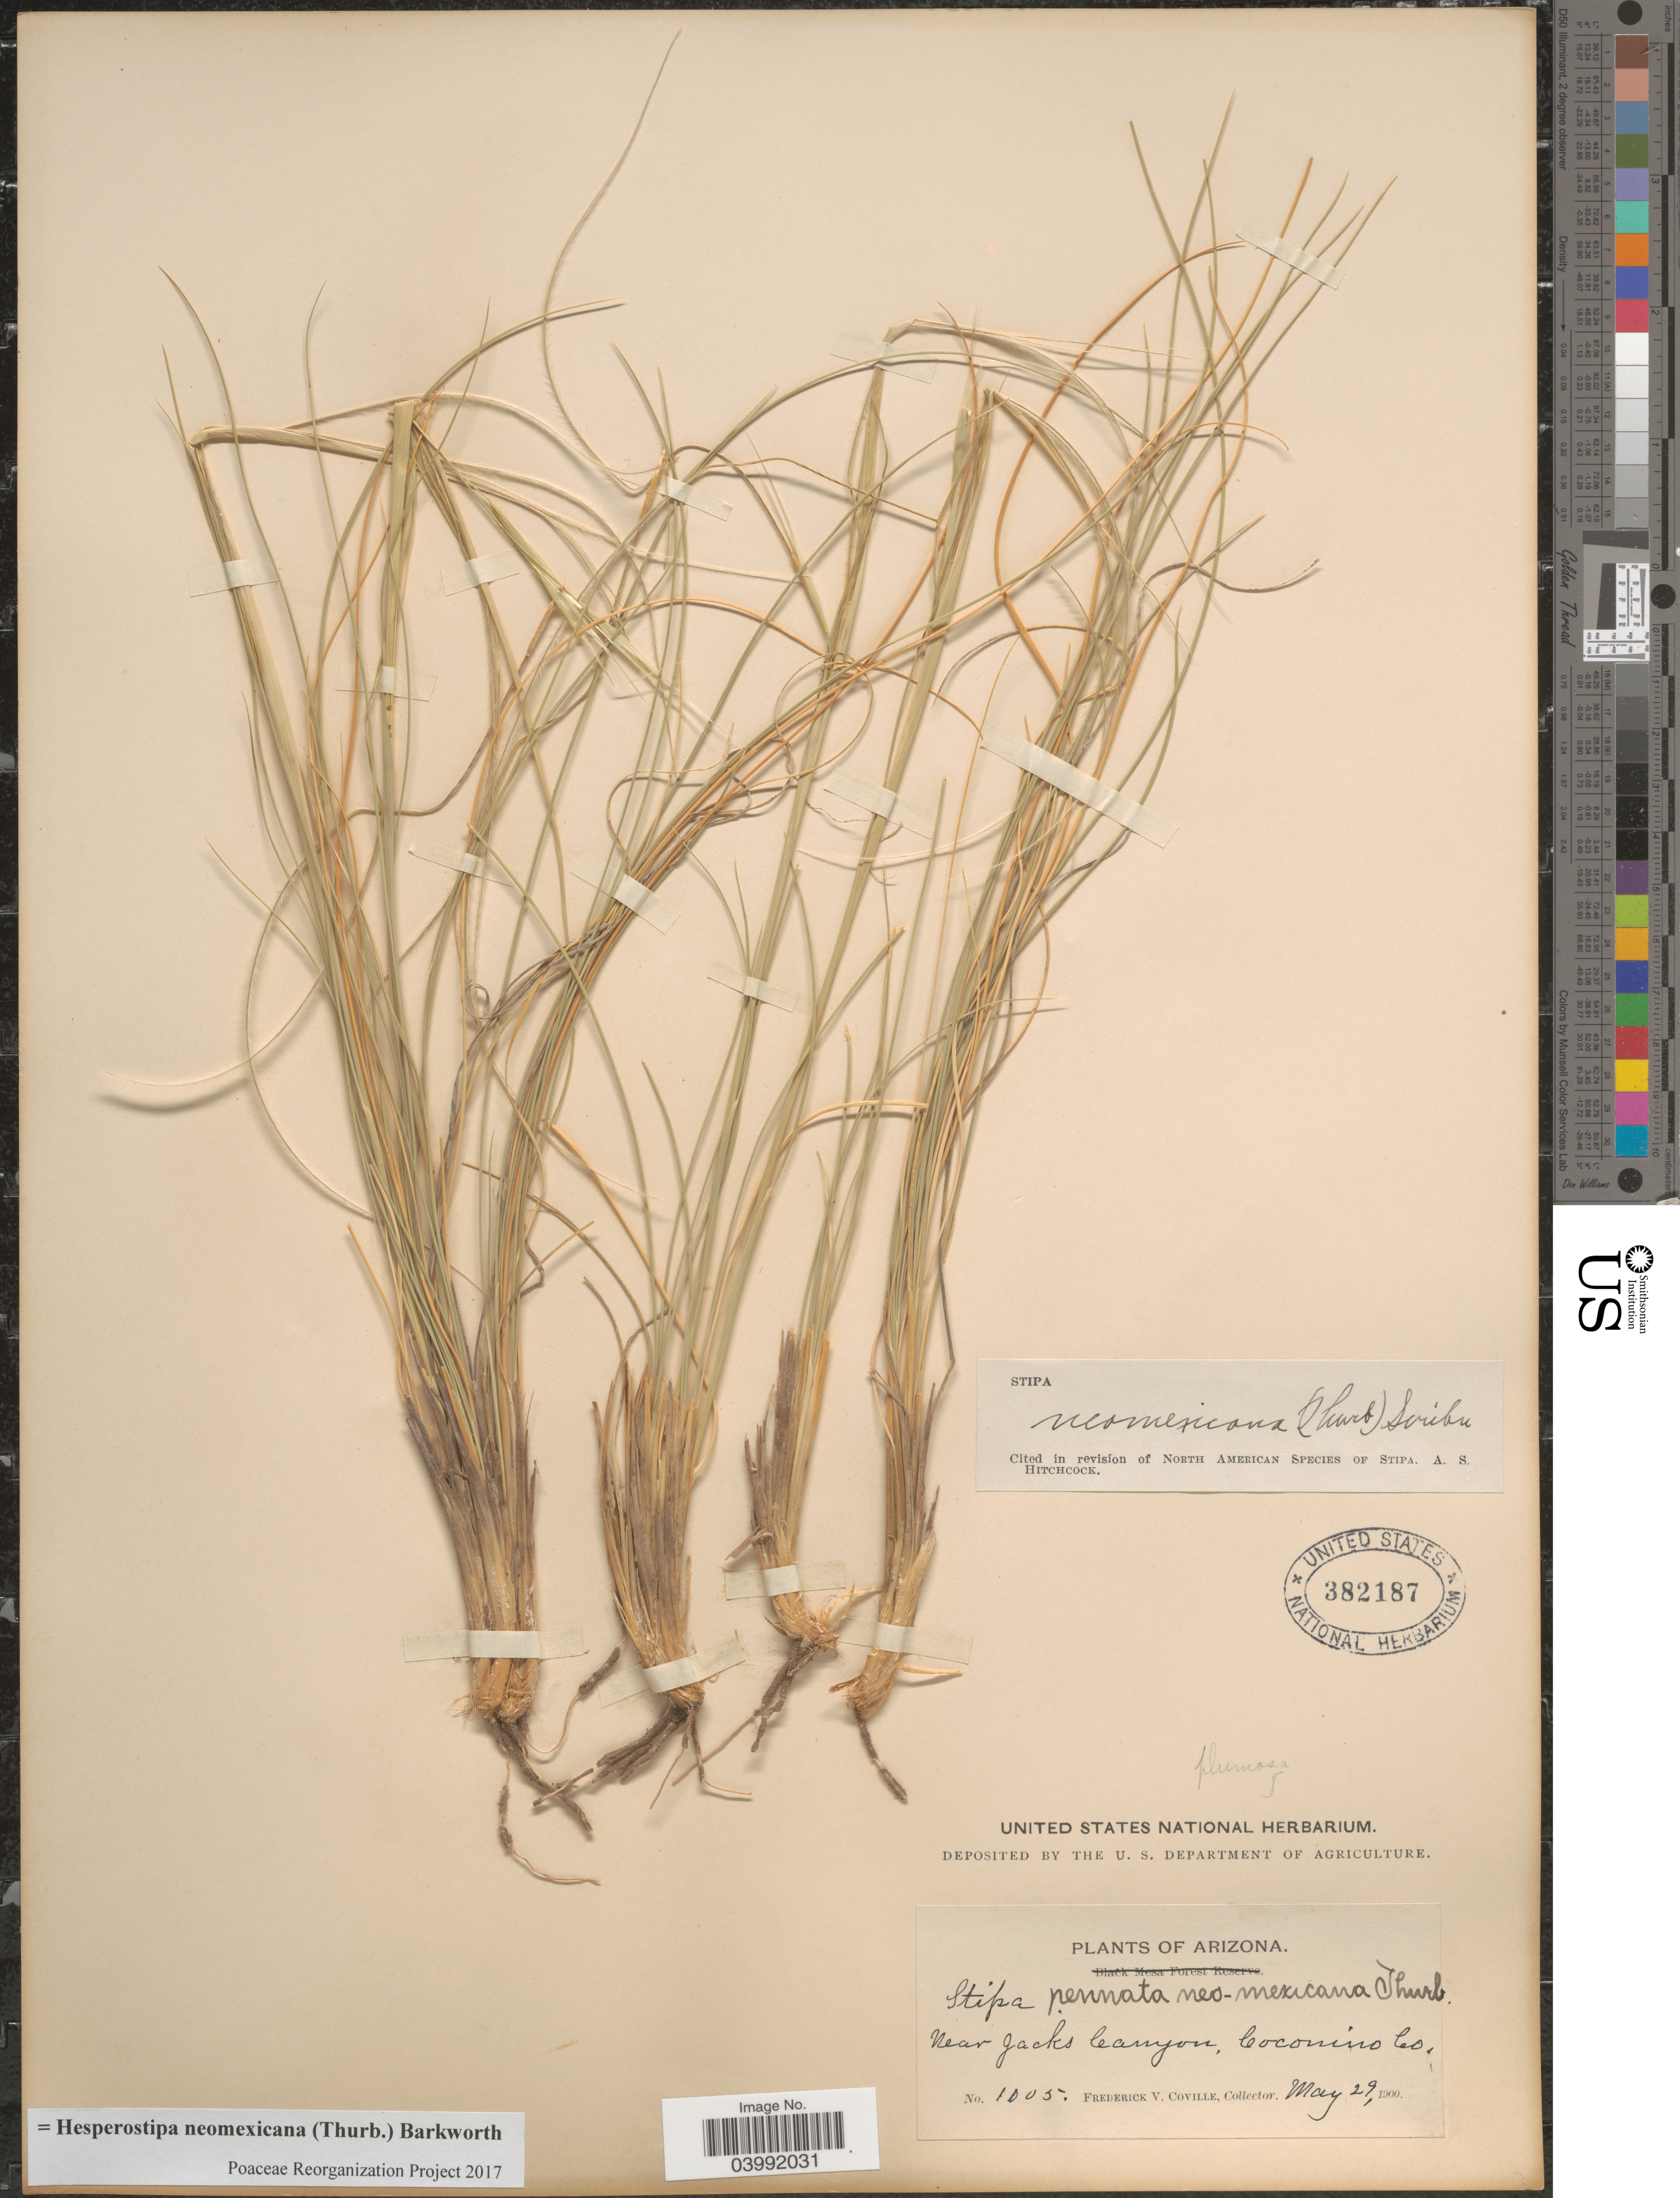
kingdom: Plantae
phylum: Tracheophyta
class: Liliopsida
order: Poales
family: Poaceae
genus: Hesperostipa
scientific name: Hesperostipa neomexicana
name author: (Thurb.) Barkworth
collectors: F. V. Coville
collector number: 1005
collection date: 1900-05-29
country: United States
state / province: Arizona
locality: Near Jacks Canyon, Coconino Co.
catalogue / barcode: US 382187